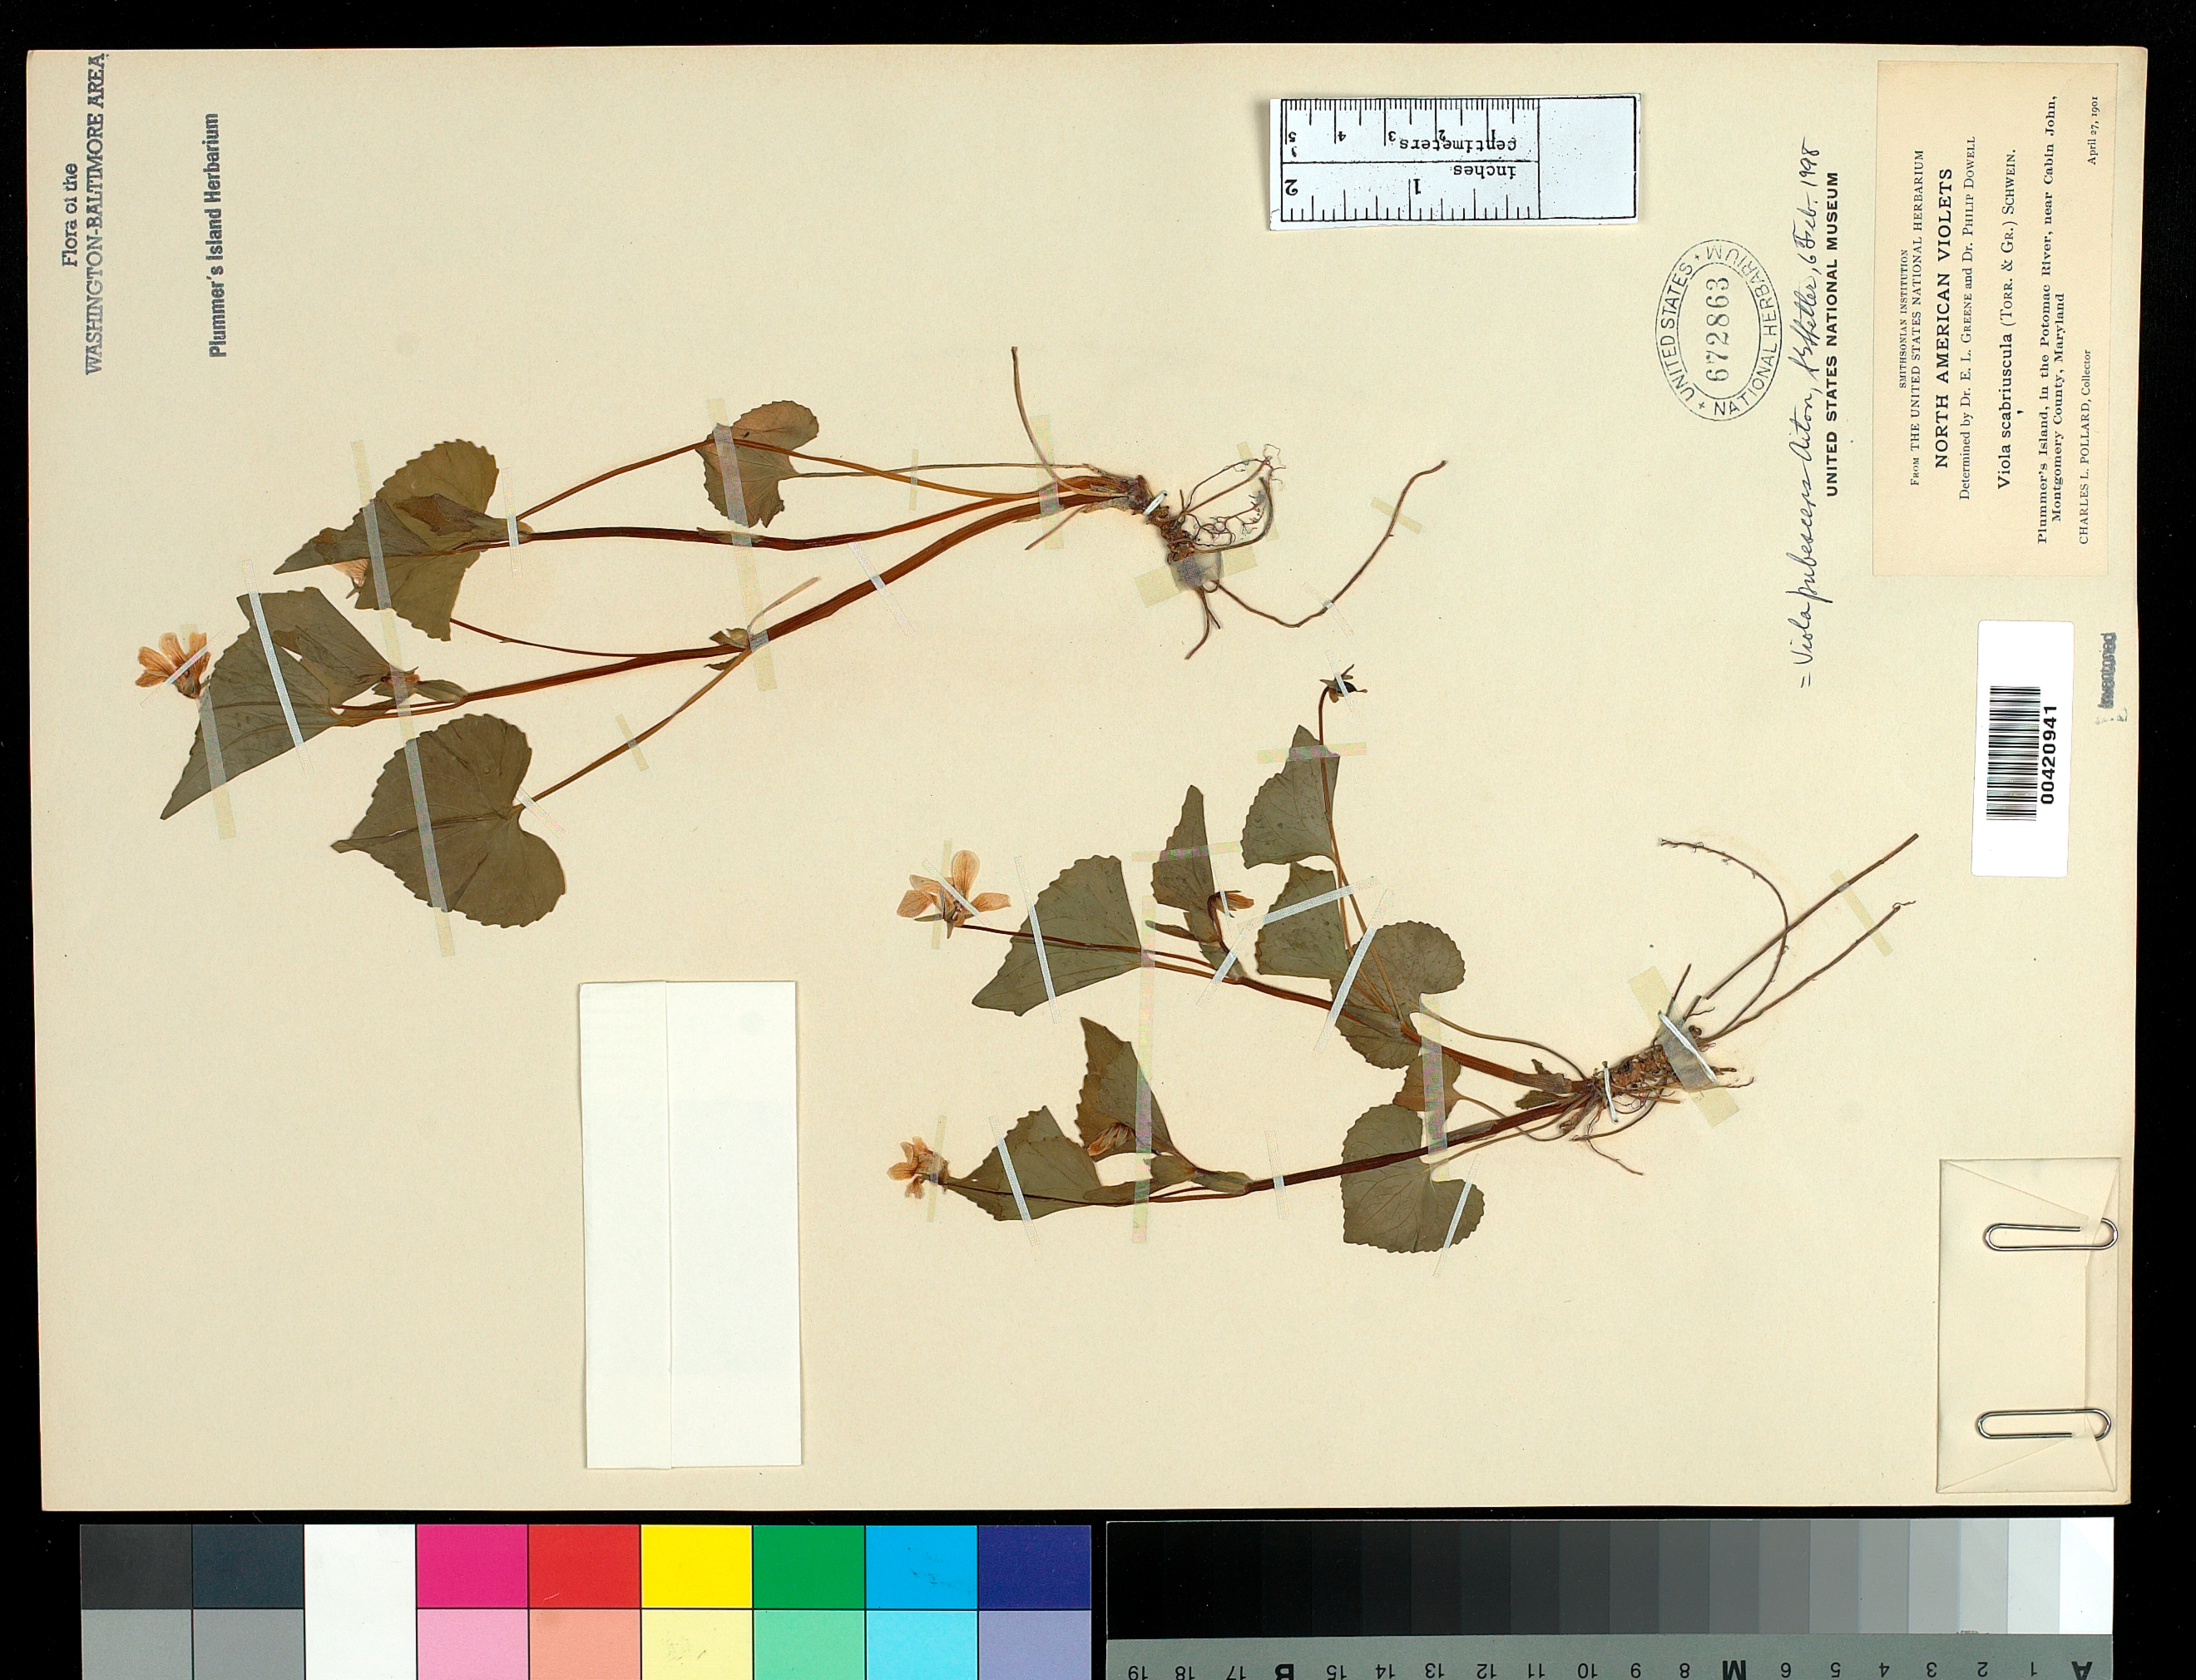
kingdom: Plantae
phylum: Tracheophyta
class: Magnoliopsida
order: Malpighiales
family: Violaceae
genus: Viola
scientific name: Viola pubescens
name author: Aiton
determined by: Shetler, Stanwyn G., (US), NMNH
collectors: C. L. Pollard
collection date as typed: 27 Apr 1901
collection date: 1901-04-27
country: United States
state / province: Maryland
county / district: Montgomery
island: Plummers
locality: Plummer's Island Plummers Island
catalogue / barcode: US 672863